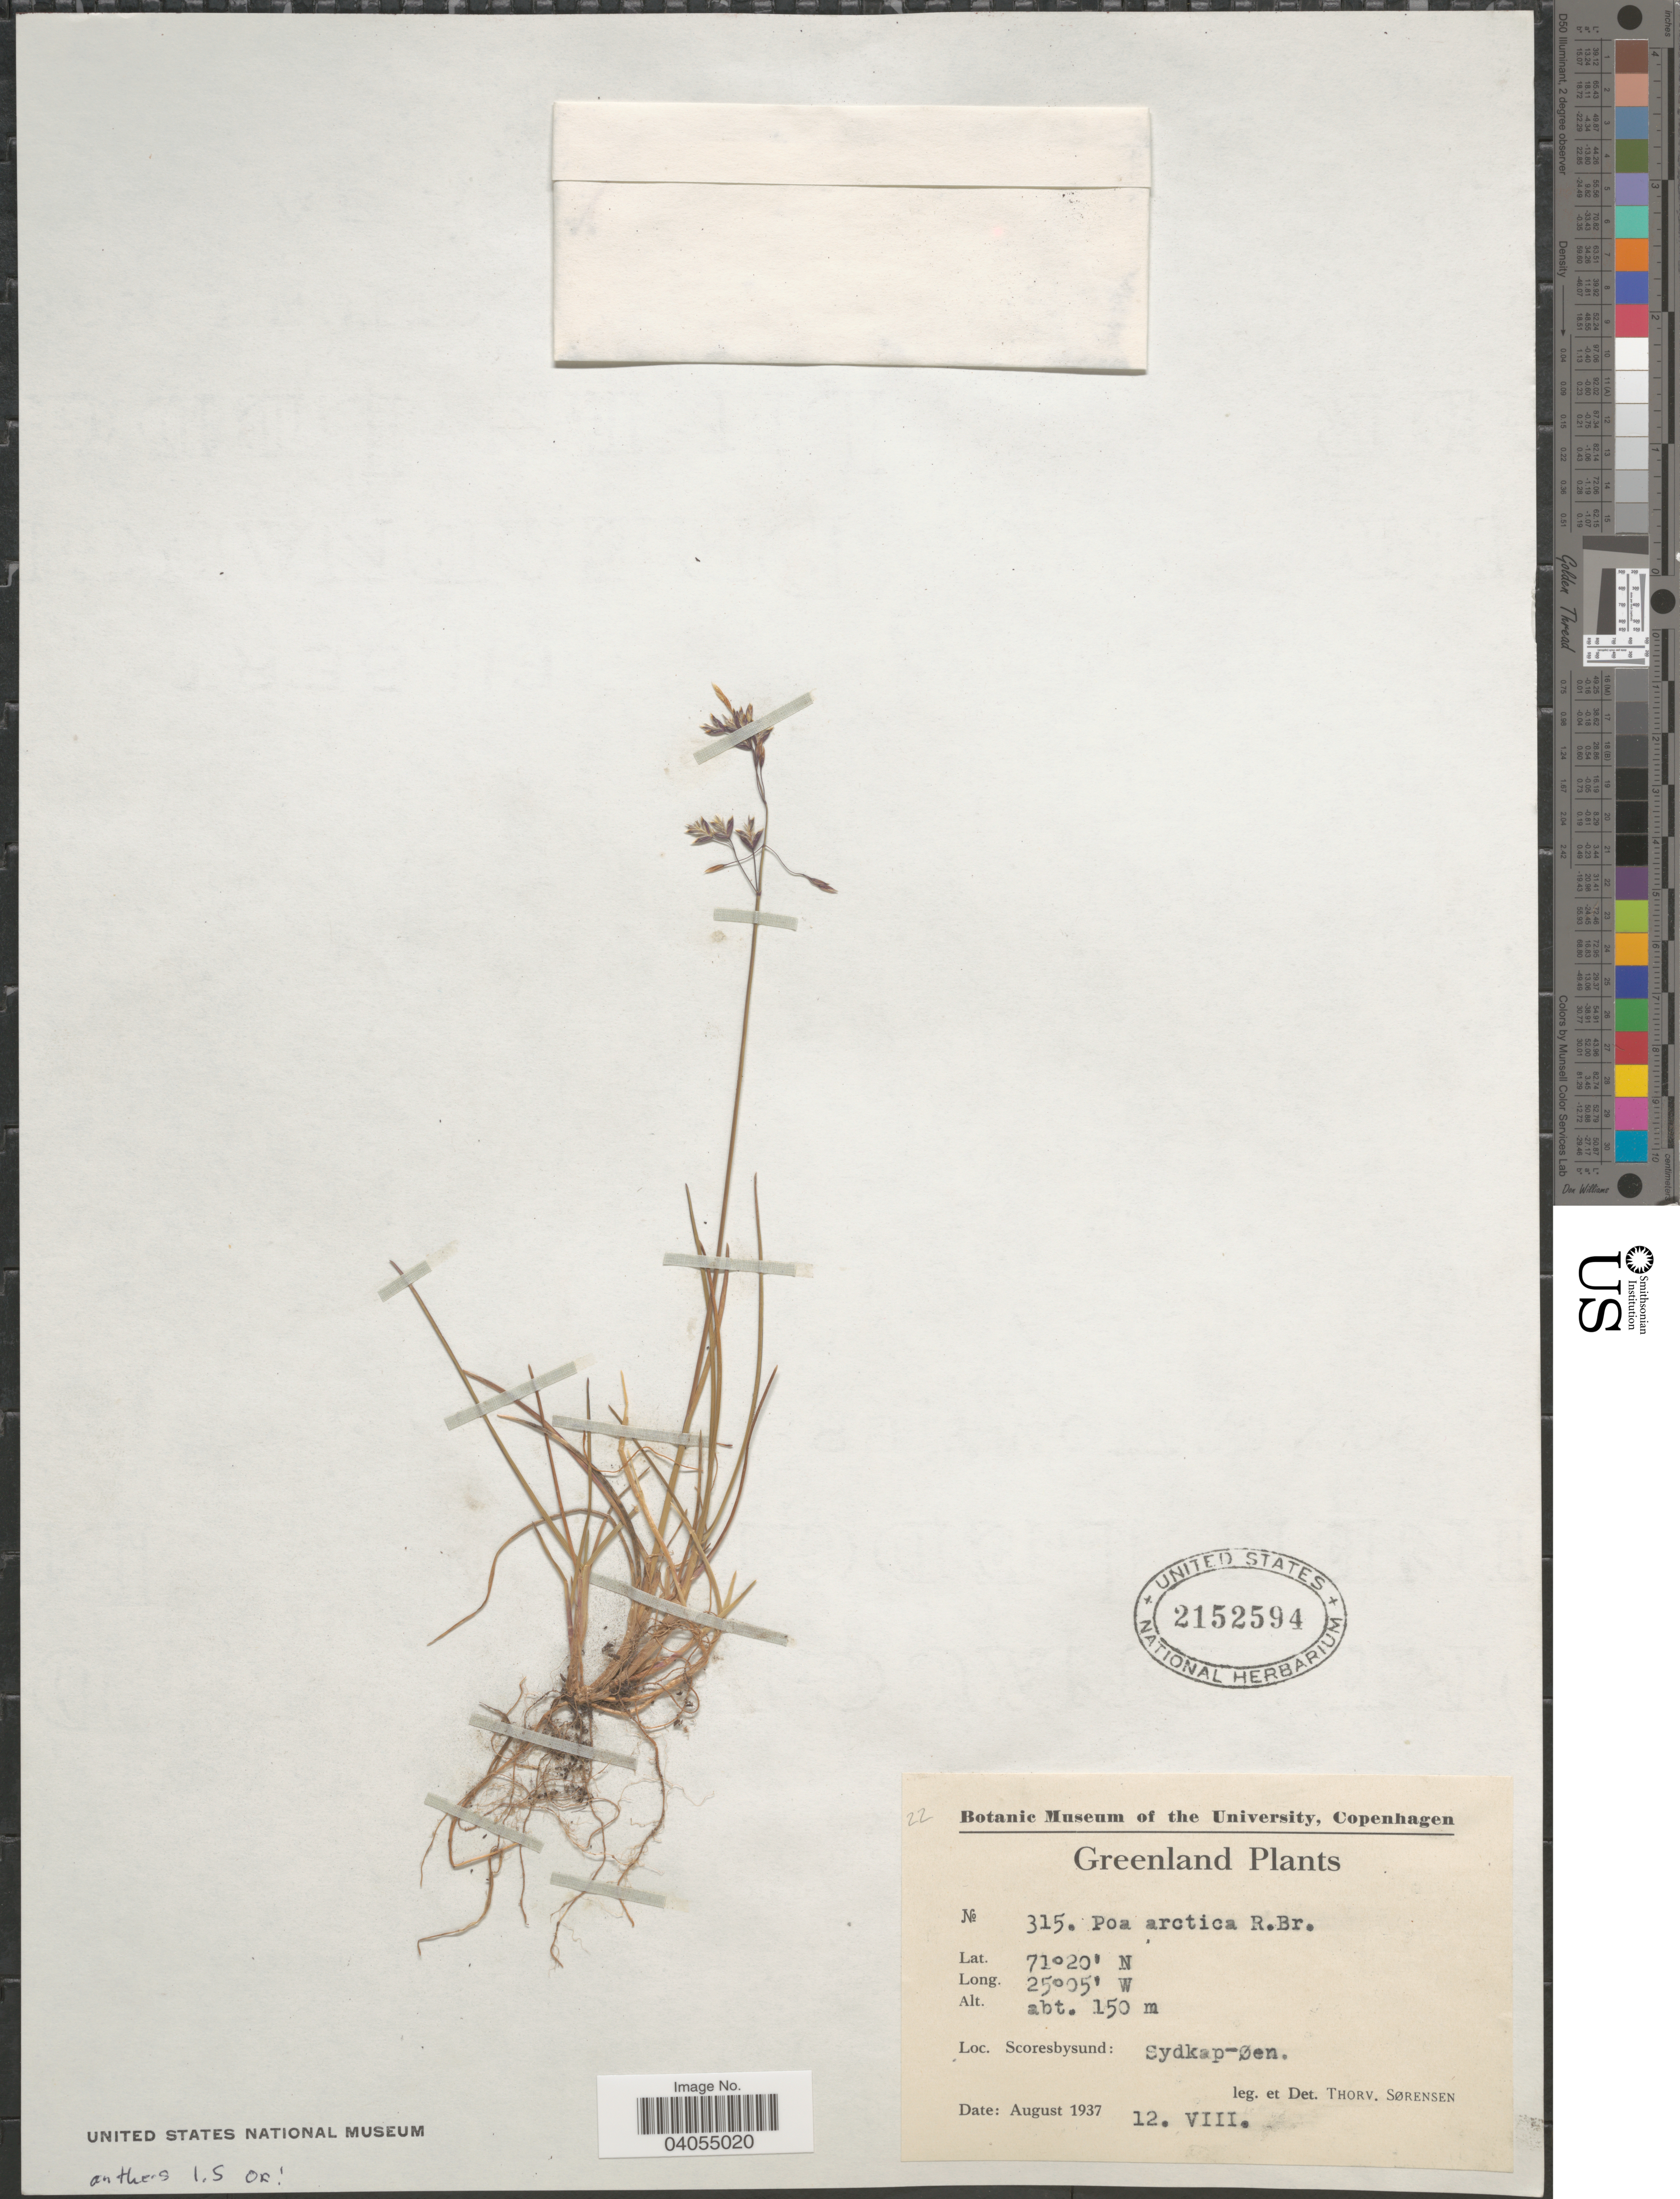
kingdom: Plantae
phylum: Tracheophyta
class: Liliopsida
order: Poales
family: Poaceae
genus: Poa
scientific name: Poa arctica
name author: R. Br.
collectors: T. Sorensen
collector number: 315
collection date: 1937-08-12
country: Greenland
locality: Scoresbysund: Sydkap-Øen.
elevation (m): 150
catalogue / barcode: US 2152594